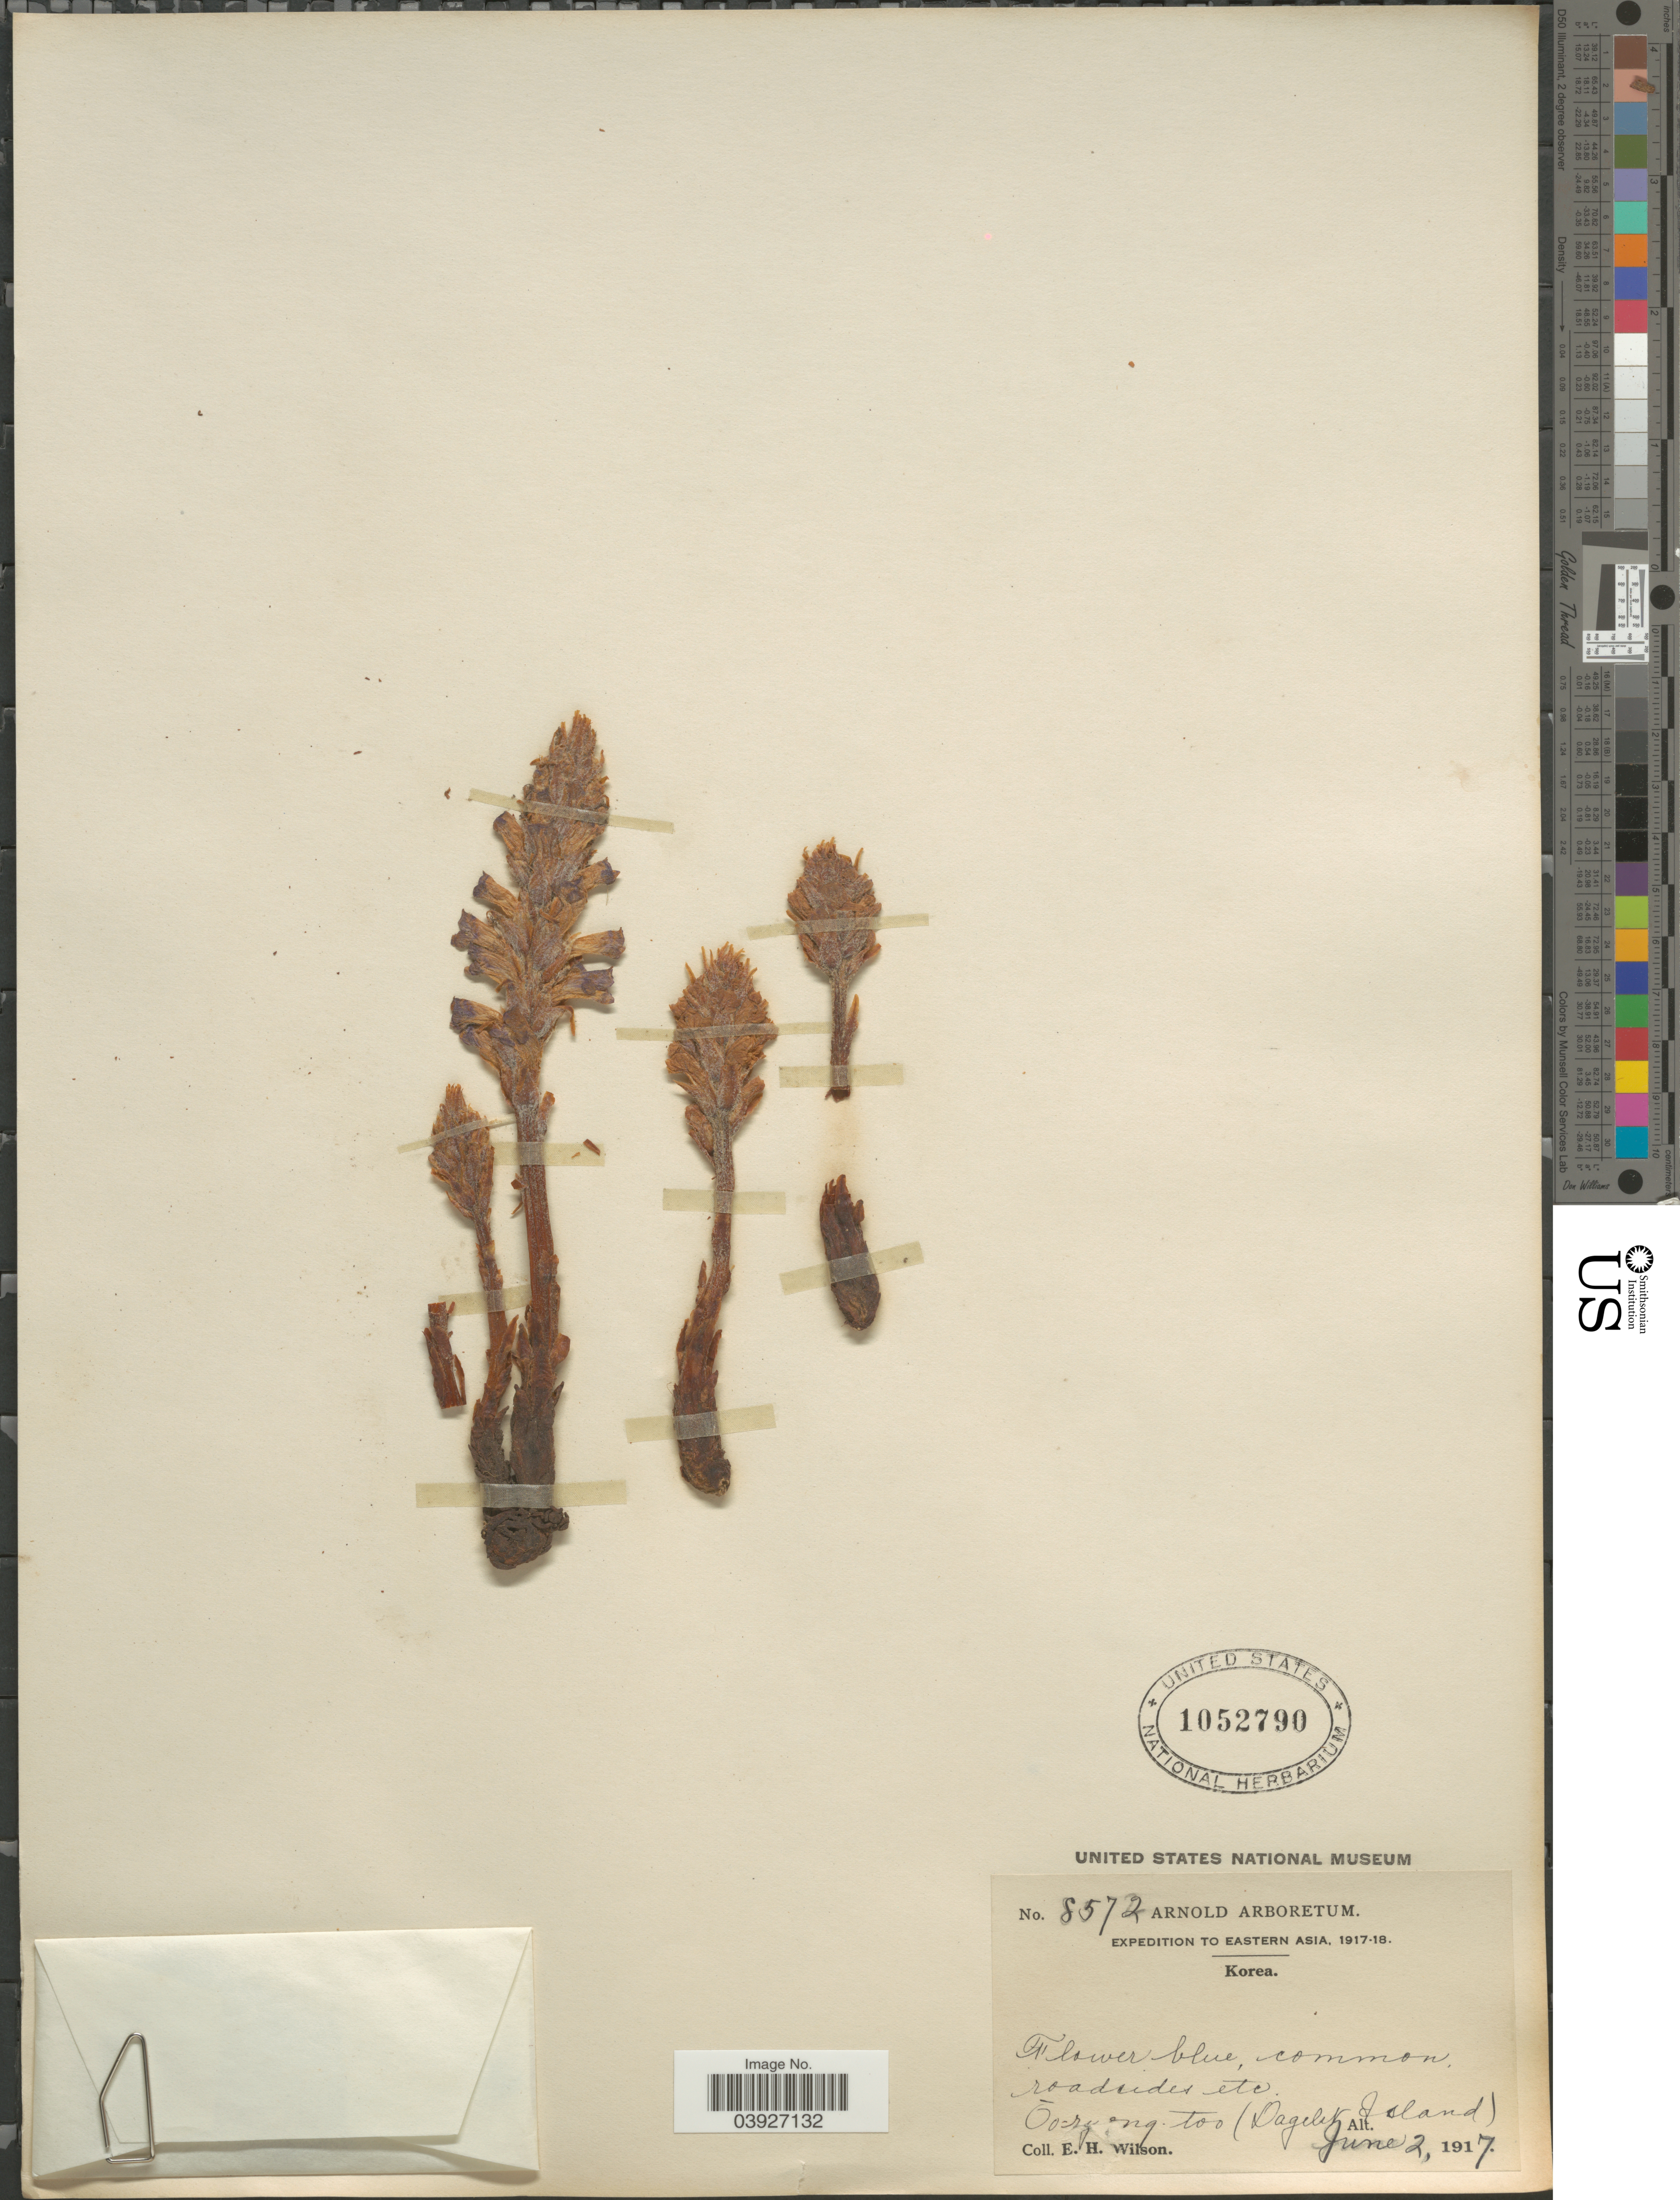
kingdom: Plantae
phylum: Tracheophyta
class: Magnoliopsida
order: Lamiales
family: Orobanchaceae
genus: Orobanche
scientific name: Orobanche sp.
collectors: E. Wilson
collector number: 8572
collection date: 1917-06-02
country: South Korea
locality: Eastern Asia. Ulleungdo (Dagelet Island).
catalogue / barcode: US 1052790